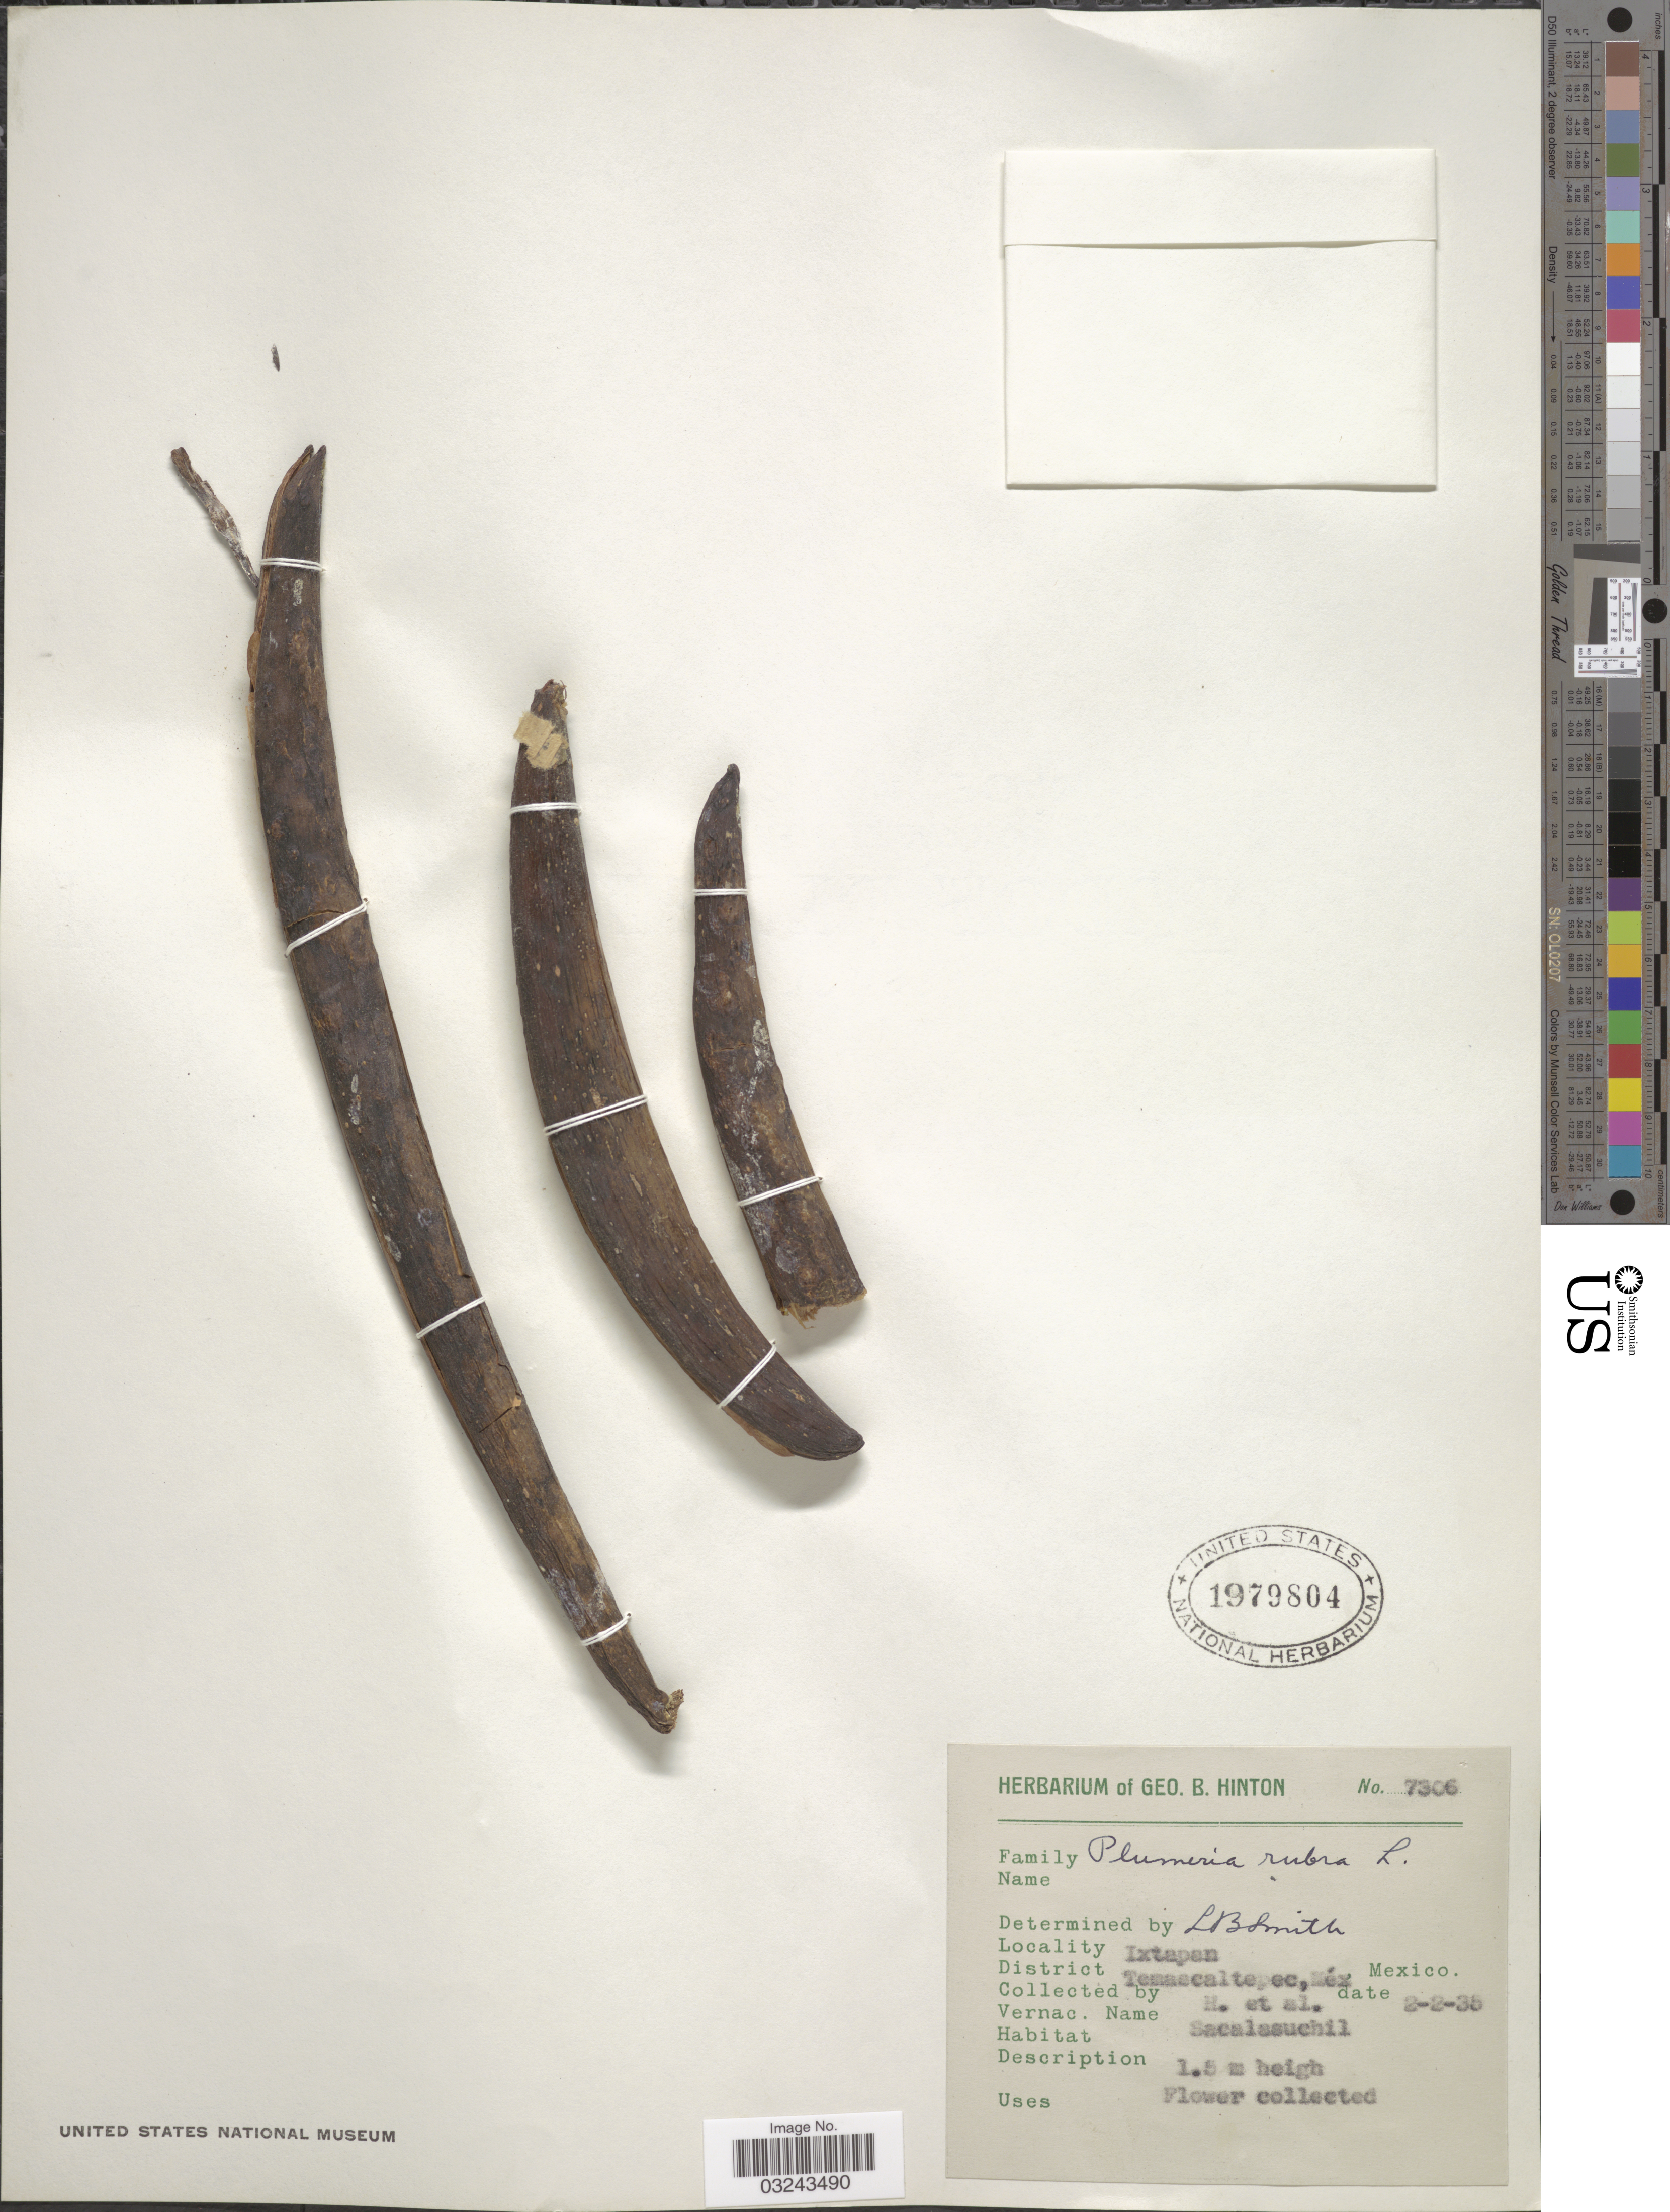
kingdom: Plantae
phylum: Tracheophyta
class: Magnoliopsida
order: Gentianales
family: Apocynaceae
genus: Plumeria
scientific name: Plumeria rubra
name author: L.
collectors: G. B. Hinton & et al.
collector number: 7306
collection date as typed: Transcribed d/m/y: 2/2/35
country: Mexico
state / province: México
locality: Ixtapan, District Temascaltepec, Méx., Mexico.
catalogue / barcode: US 1979804